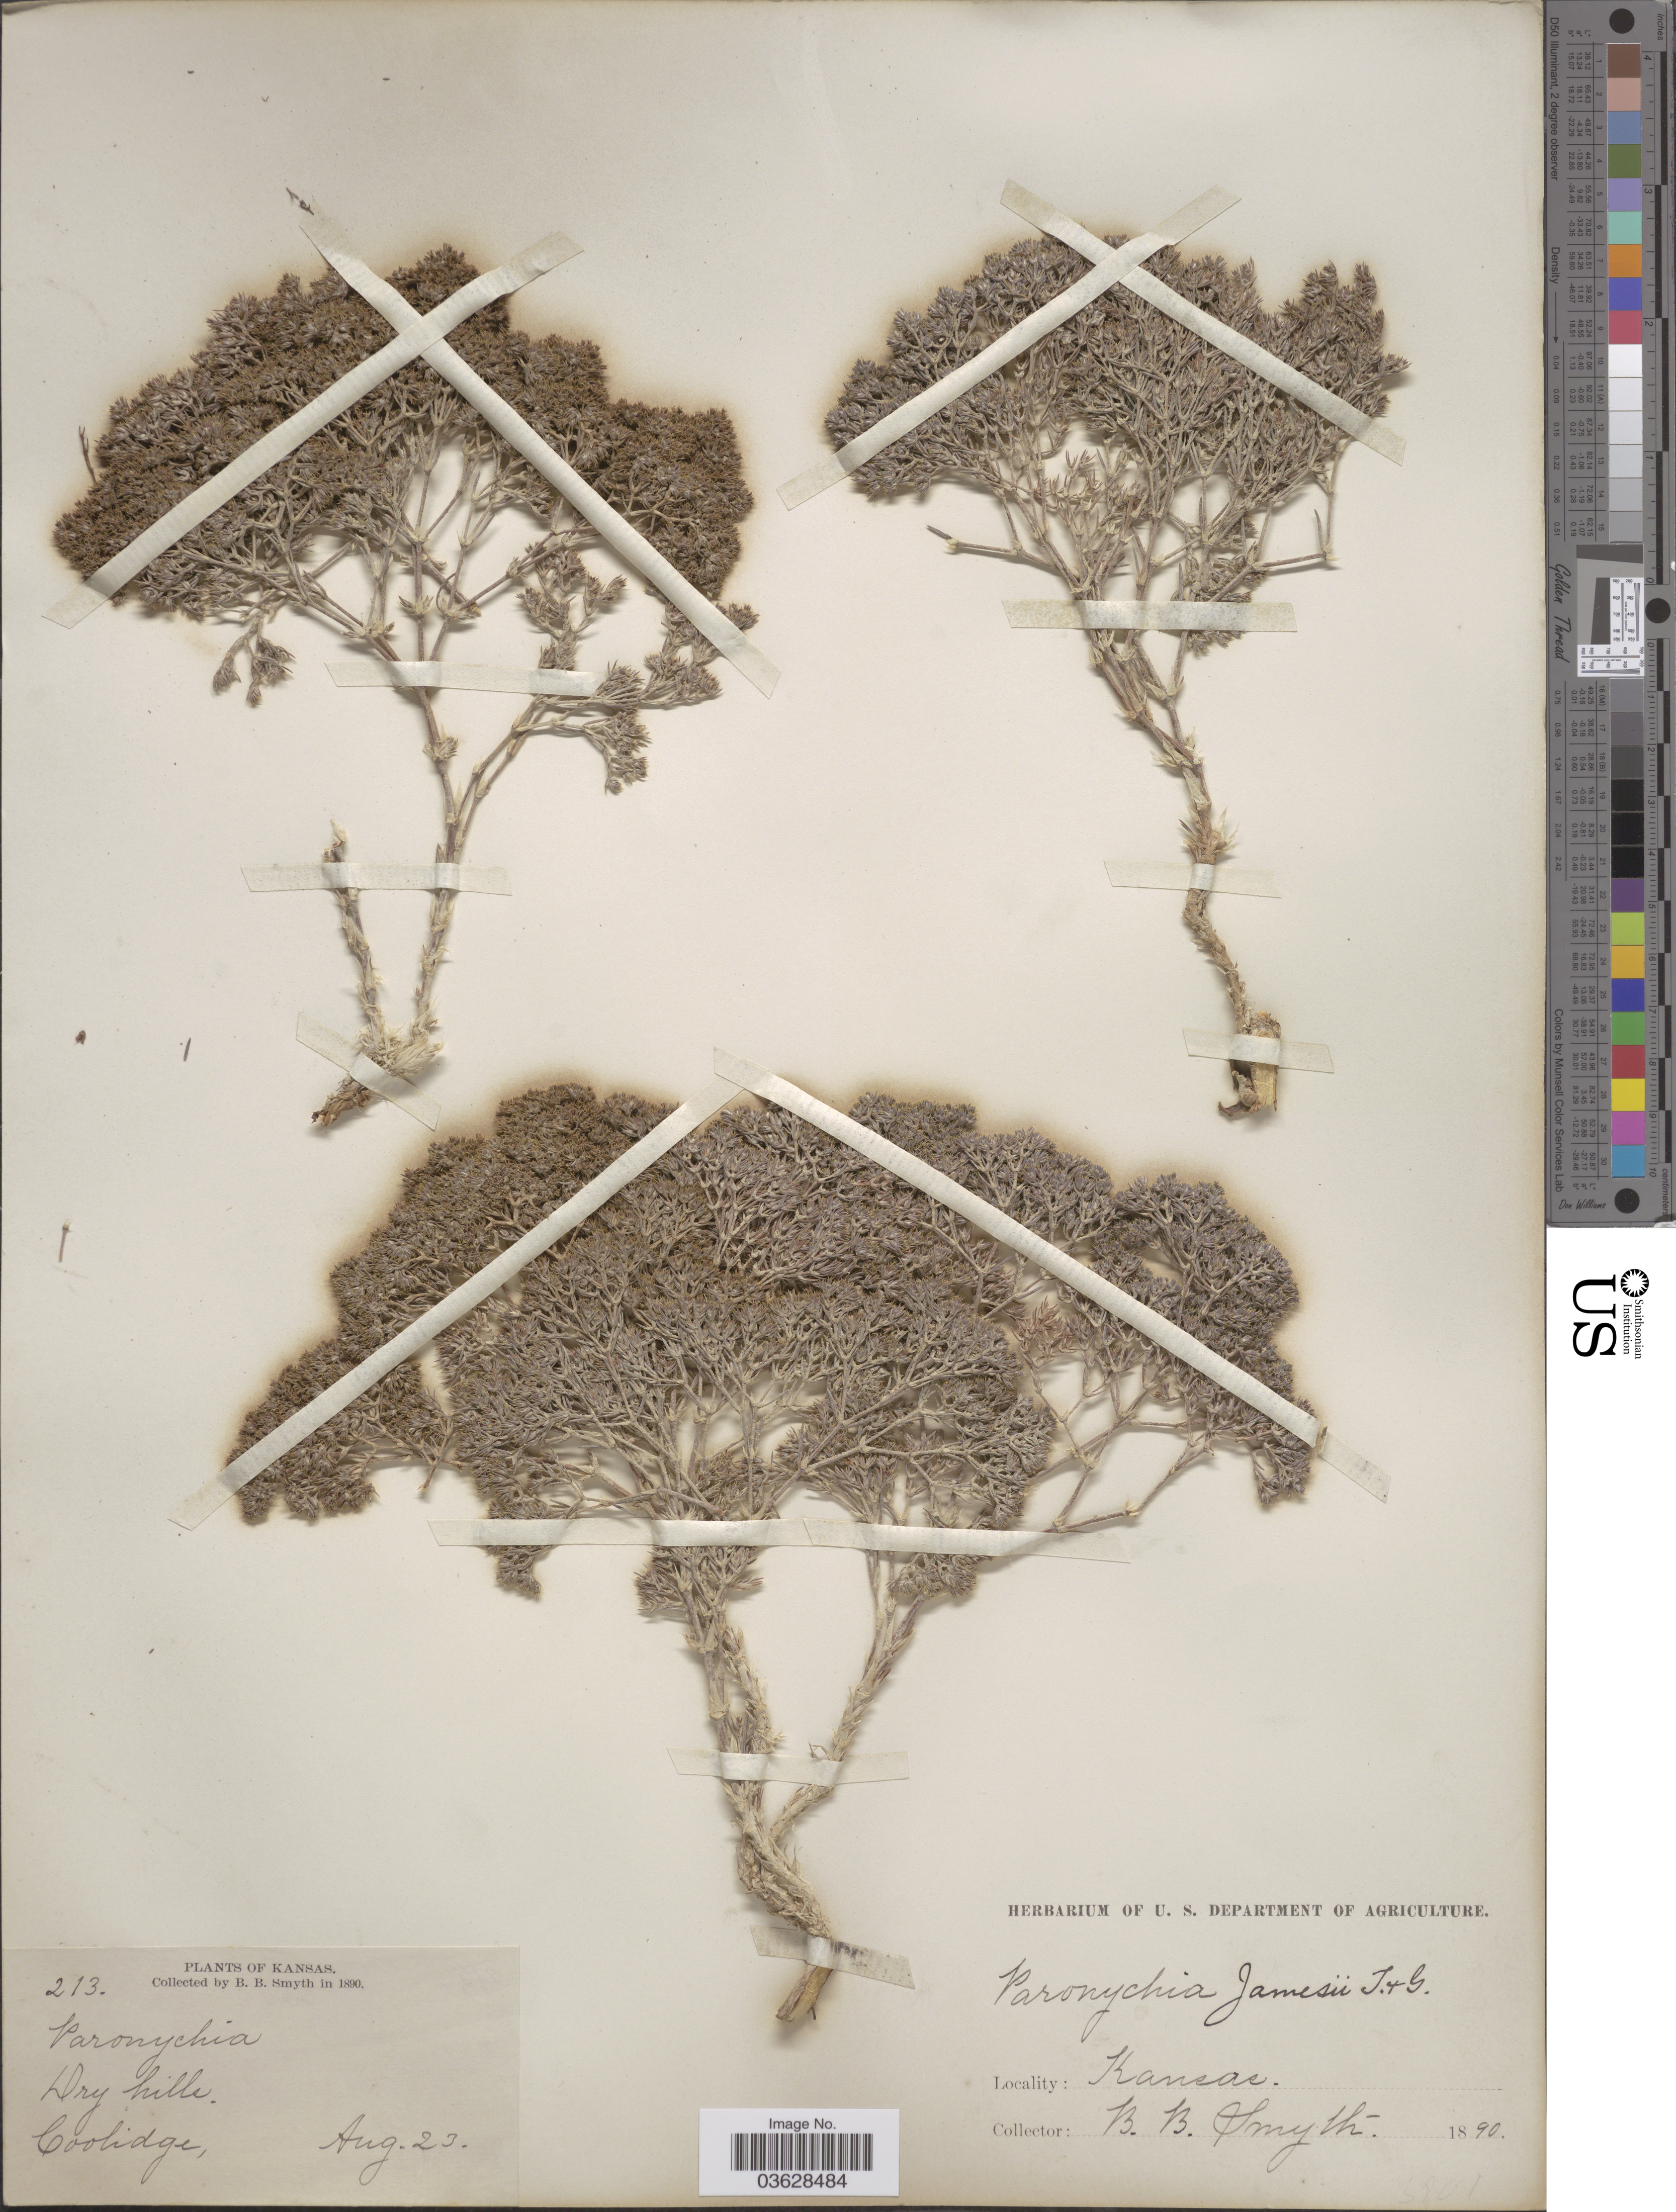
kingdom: Plantae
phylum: Tracheophyta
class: Magnoliopsida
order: Caryophyllales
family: Caryophyllaceae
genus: Paronychia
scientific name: Paronychia jamesii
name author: Torr. & A. Gray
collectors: B. Smyth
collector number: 213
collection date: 1890-08-23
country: United States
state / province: Kansas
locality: Coolidge.